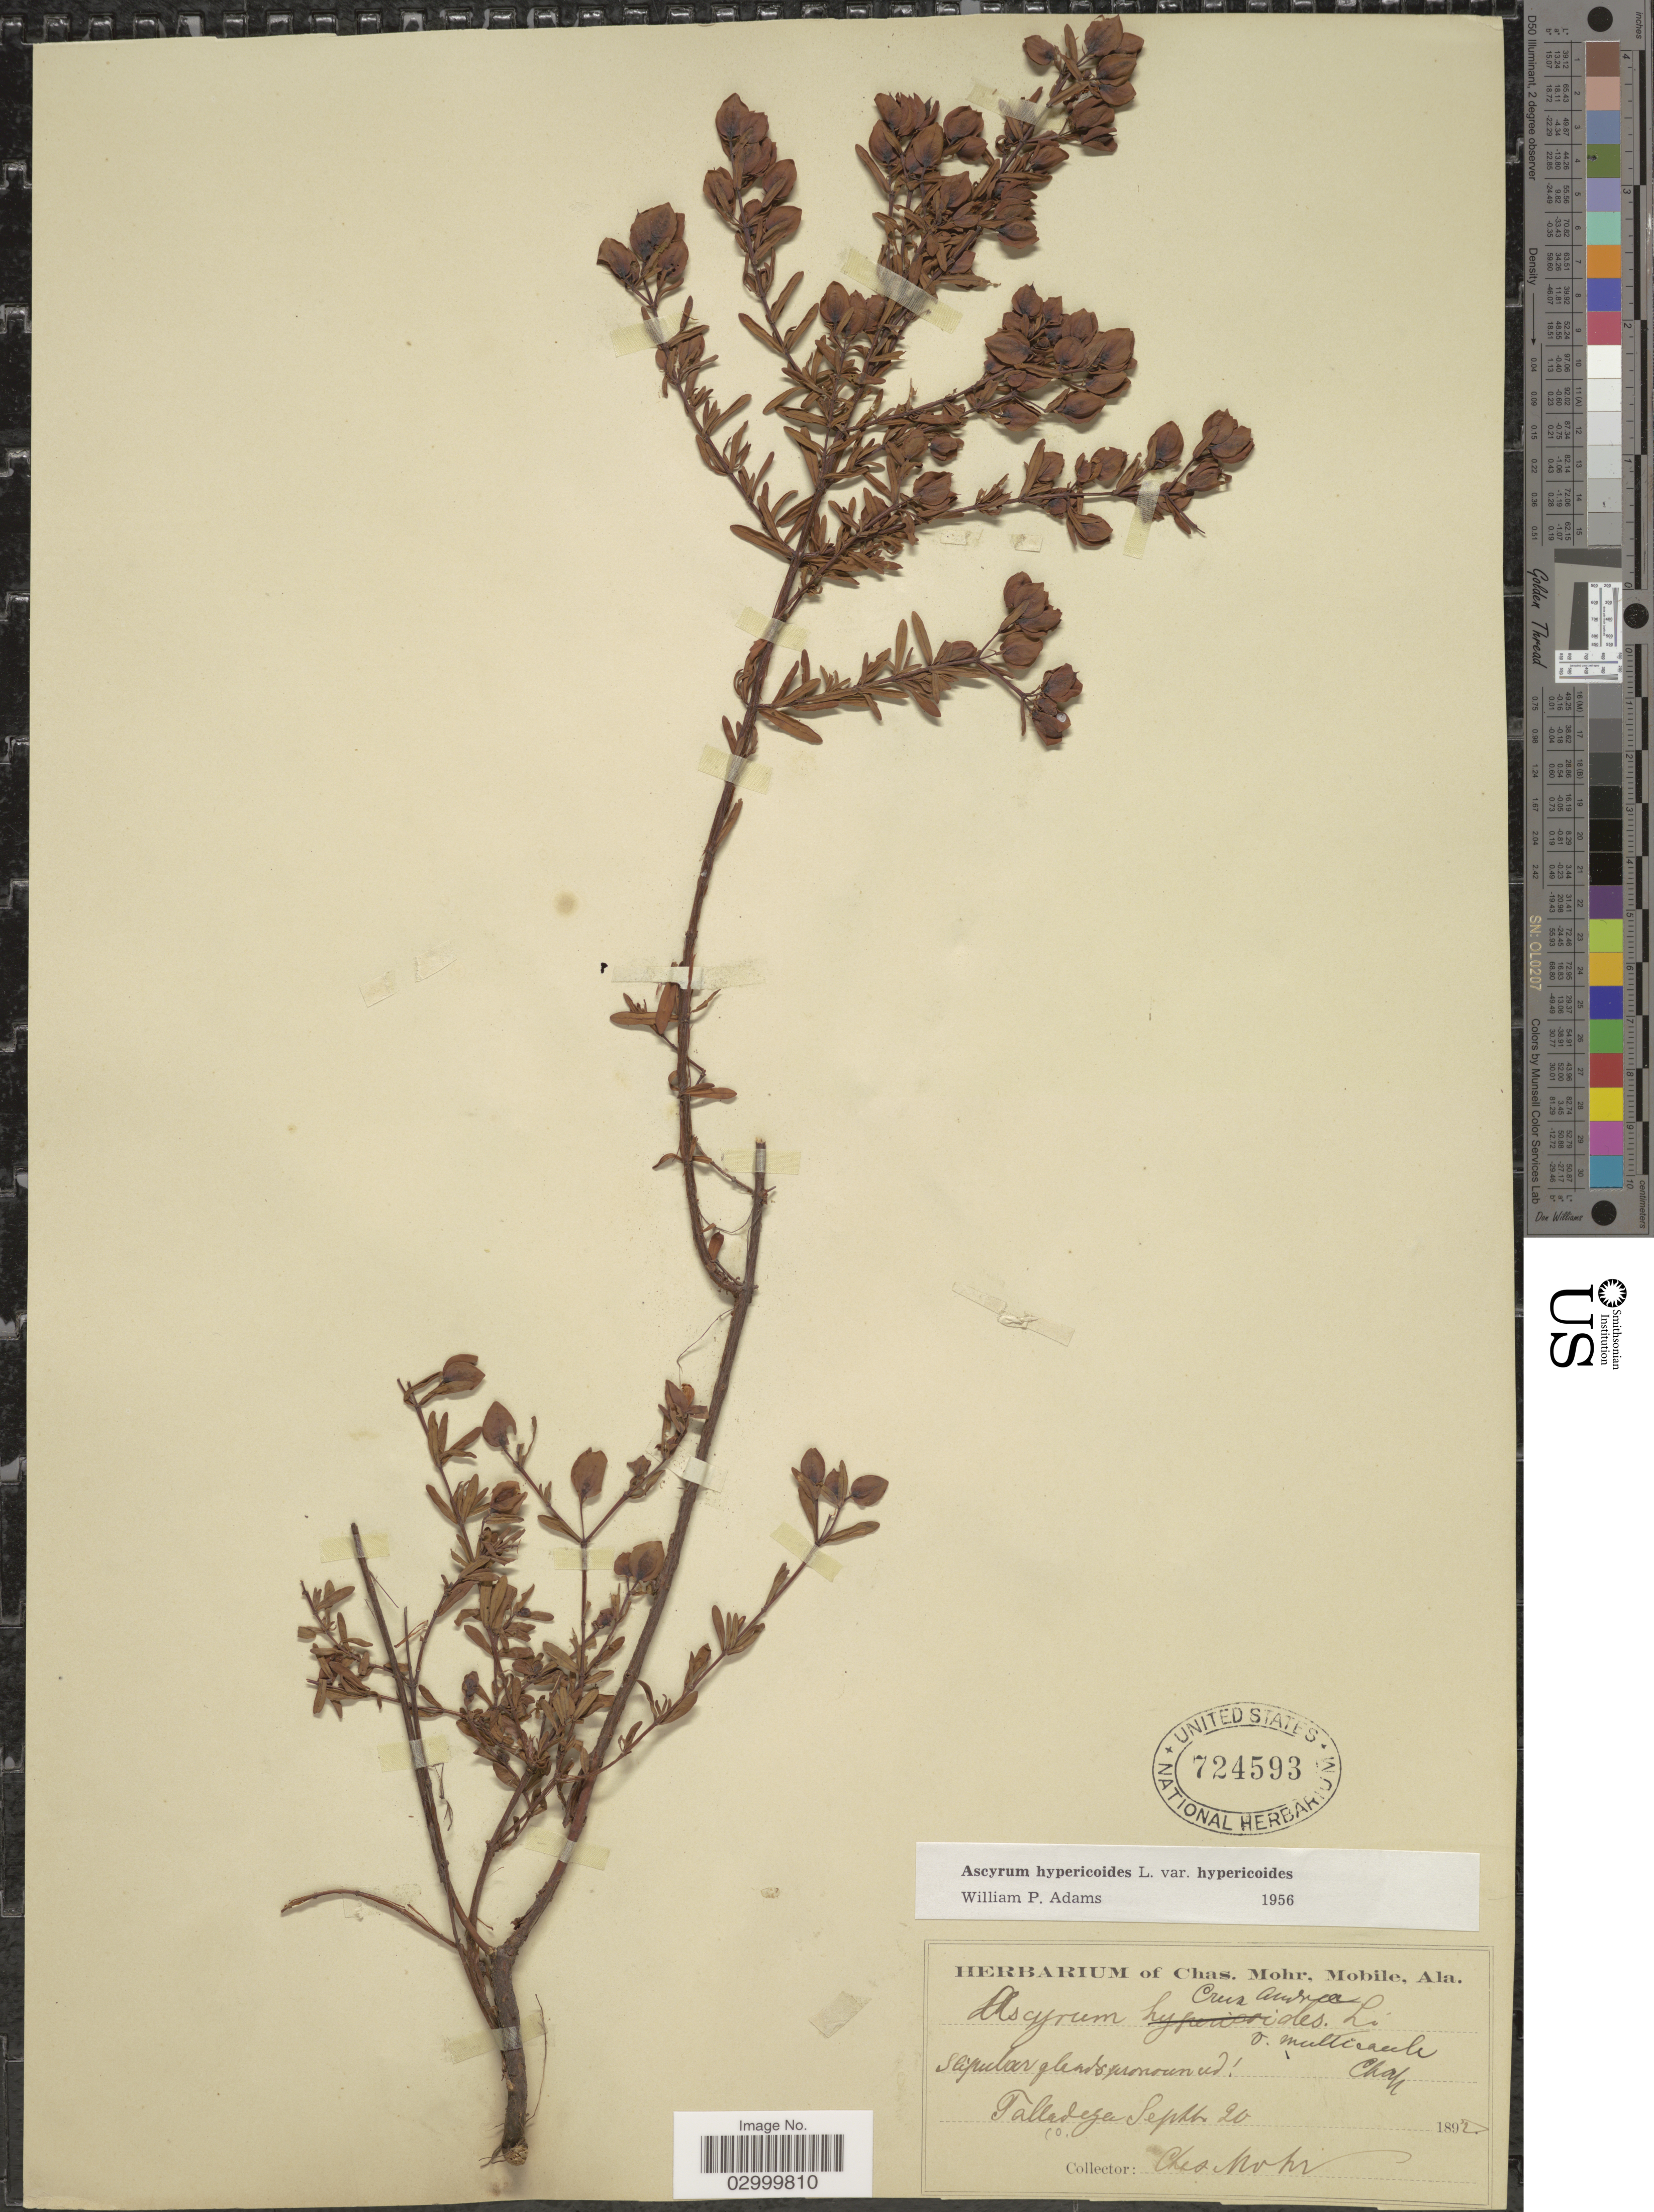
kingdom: Plantae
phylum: Tracheophyta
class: Magnoliopsida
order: Malpighiales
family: Hypericaceae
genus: Hypericum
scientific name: Hypericum hypericoides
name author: (L.) Crantz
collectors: Mohr, C. T. (herbarium)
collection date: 1892-09-20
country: United States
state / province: Alabama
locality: Talladega Co.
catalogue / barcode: US 724593